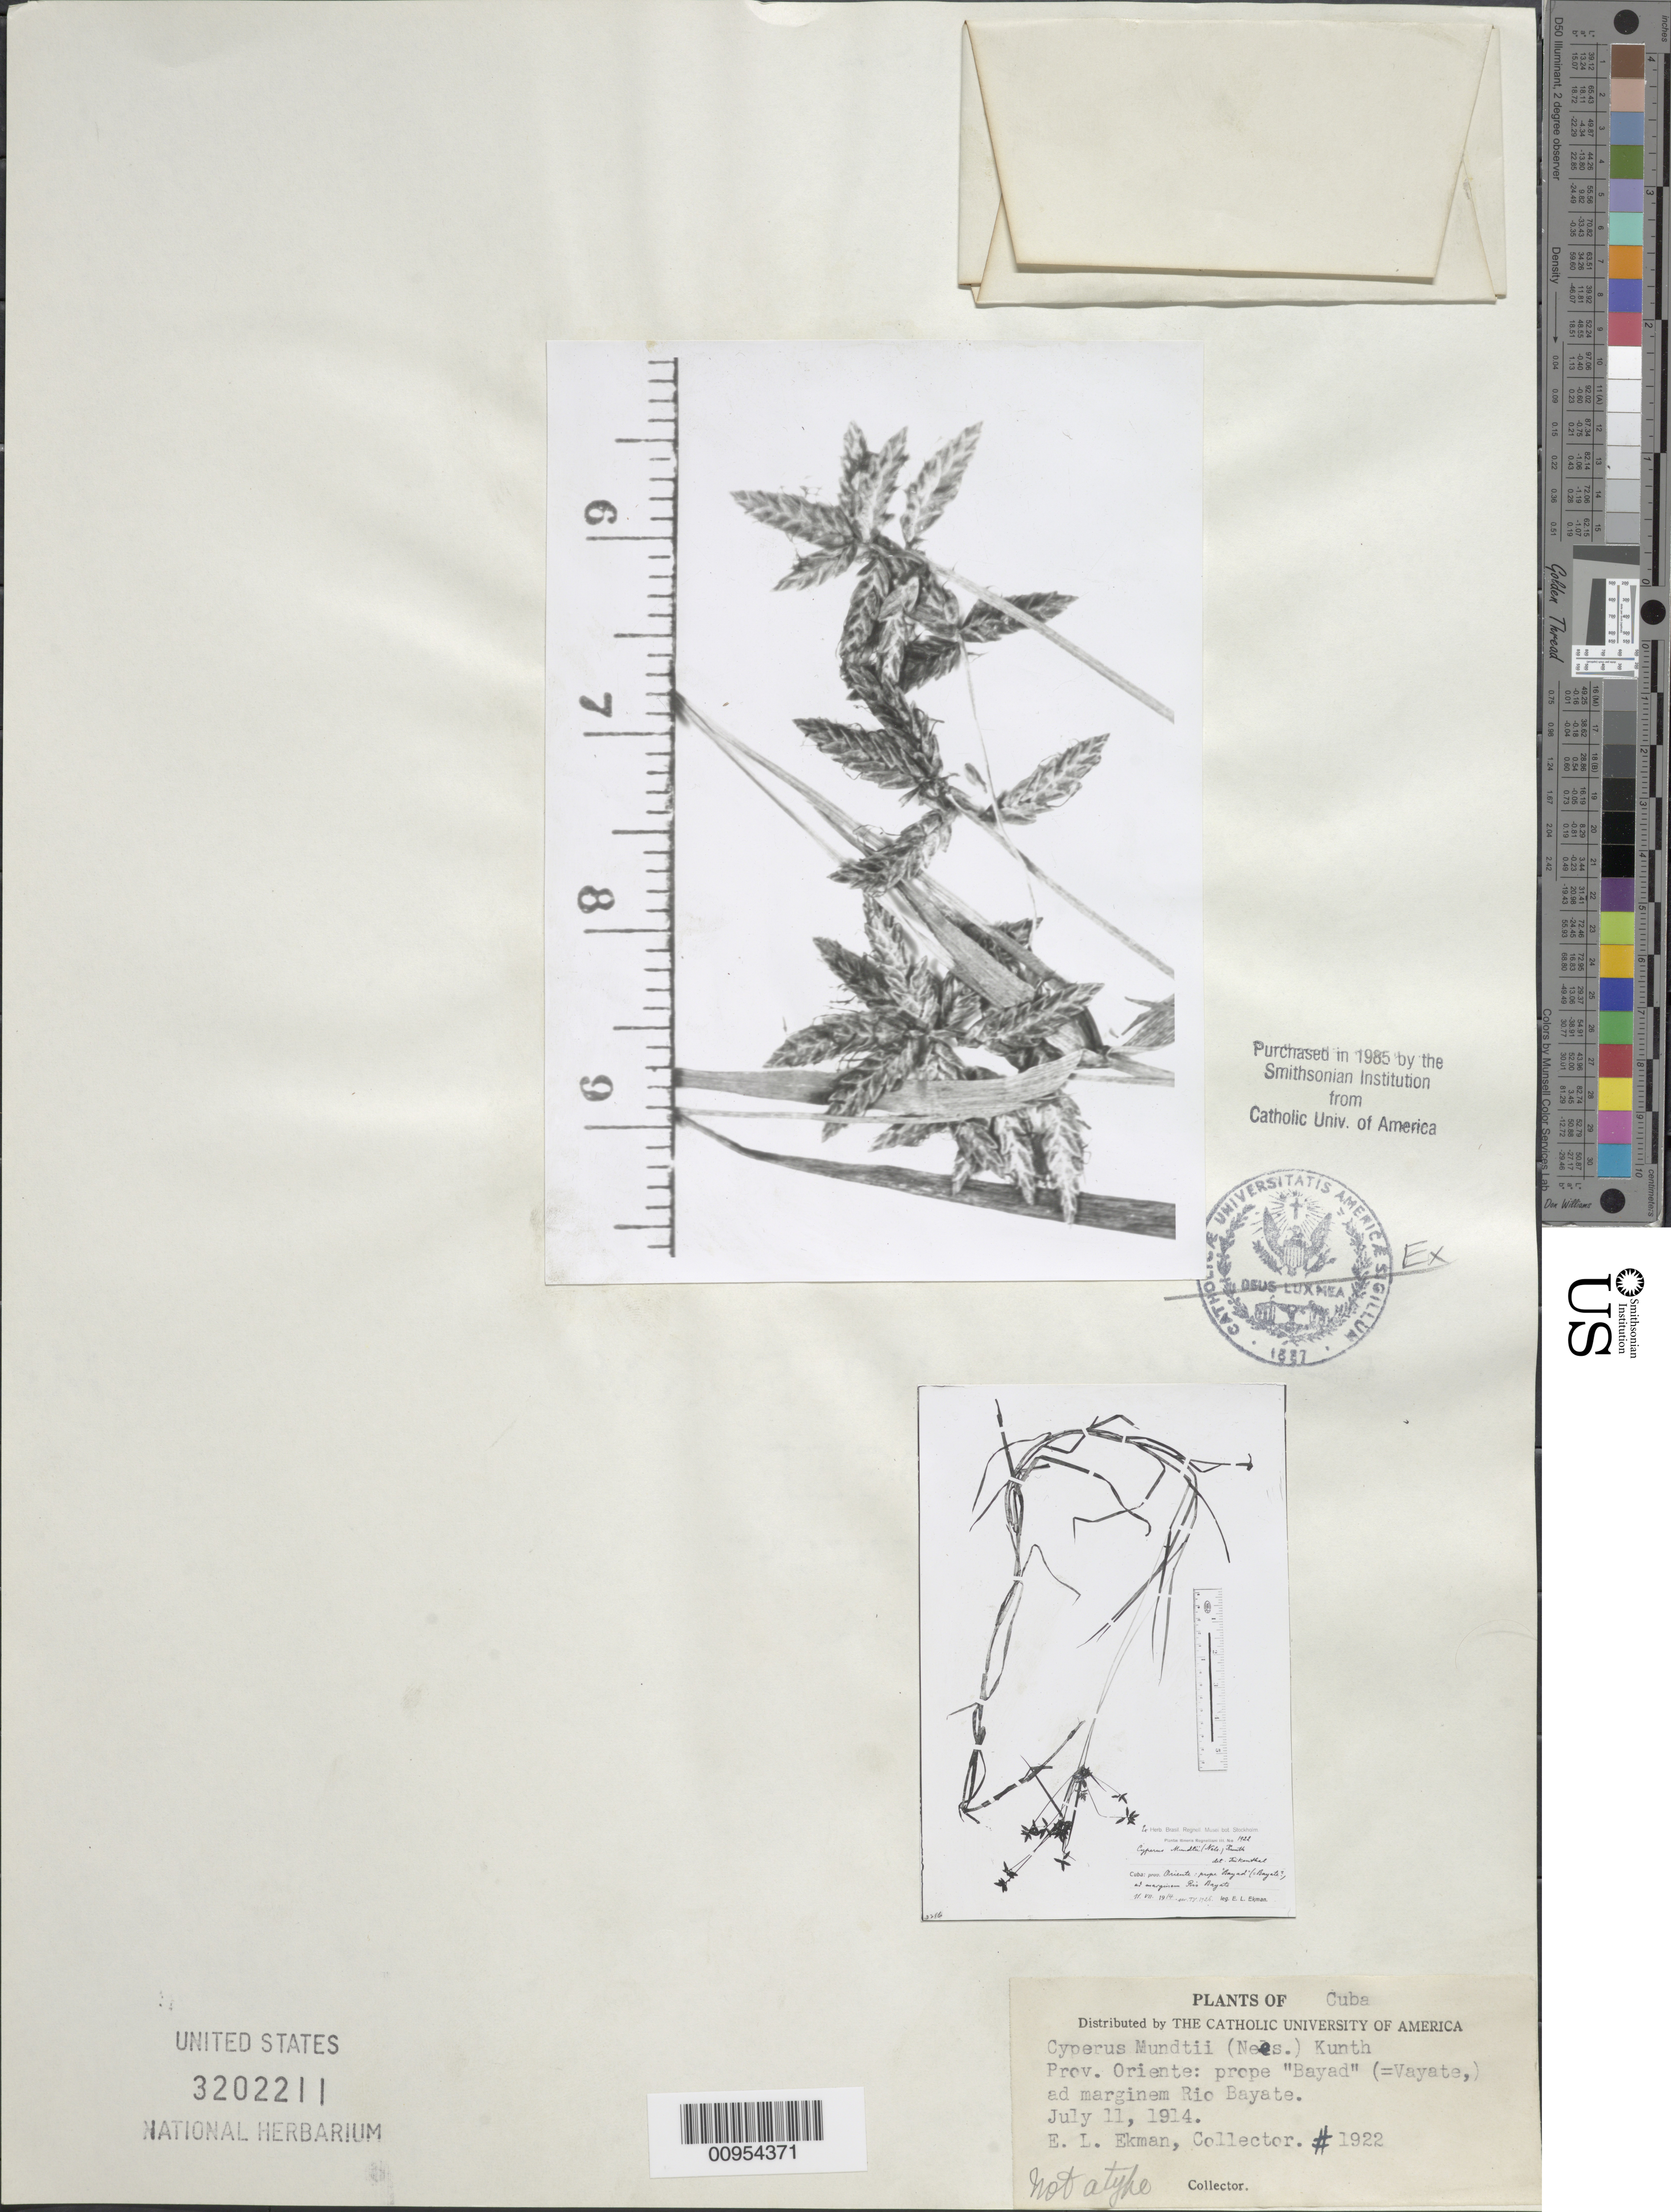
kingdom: Plantae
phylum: Tracheophyta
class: Liliopsida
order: Poales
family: Cyperaceae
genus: Cyperus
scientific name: Cyperus mundtii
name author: (Nees) Kunth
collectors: E. L. Ekman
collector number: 1922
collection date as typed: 11 Jul 1914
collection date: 1914-07-11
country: Cuba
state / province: Oriente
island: Cuba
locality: Prope "Bayad"(Vayate) ad marginem Rio Bayate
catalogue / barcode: US 3202211